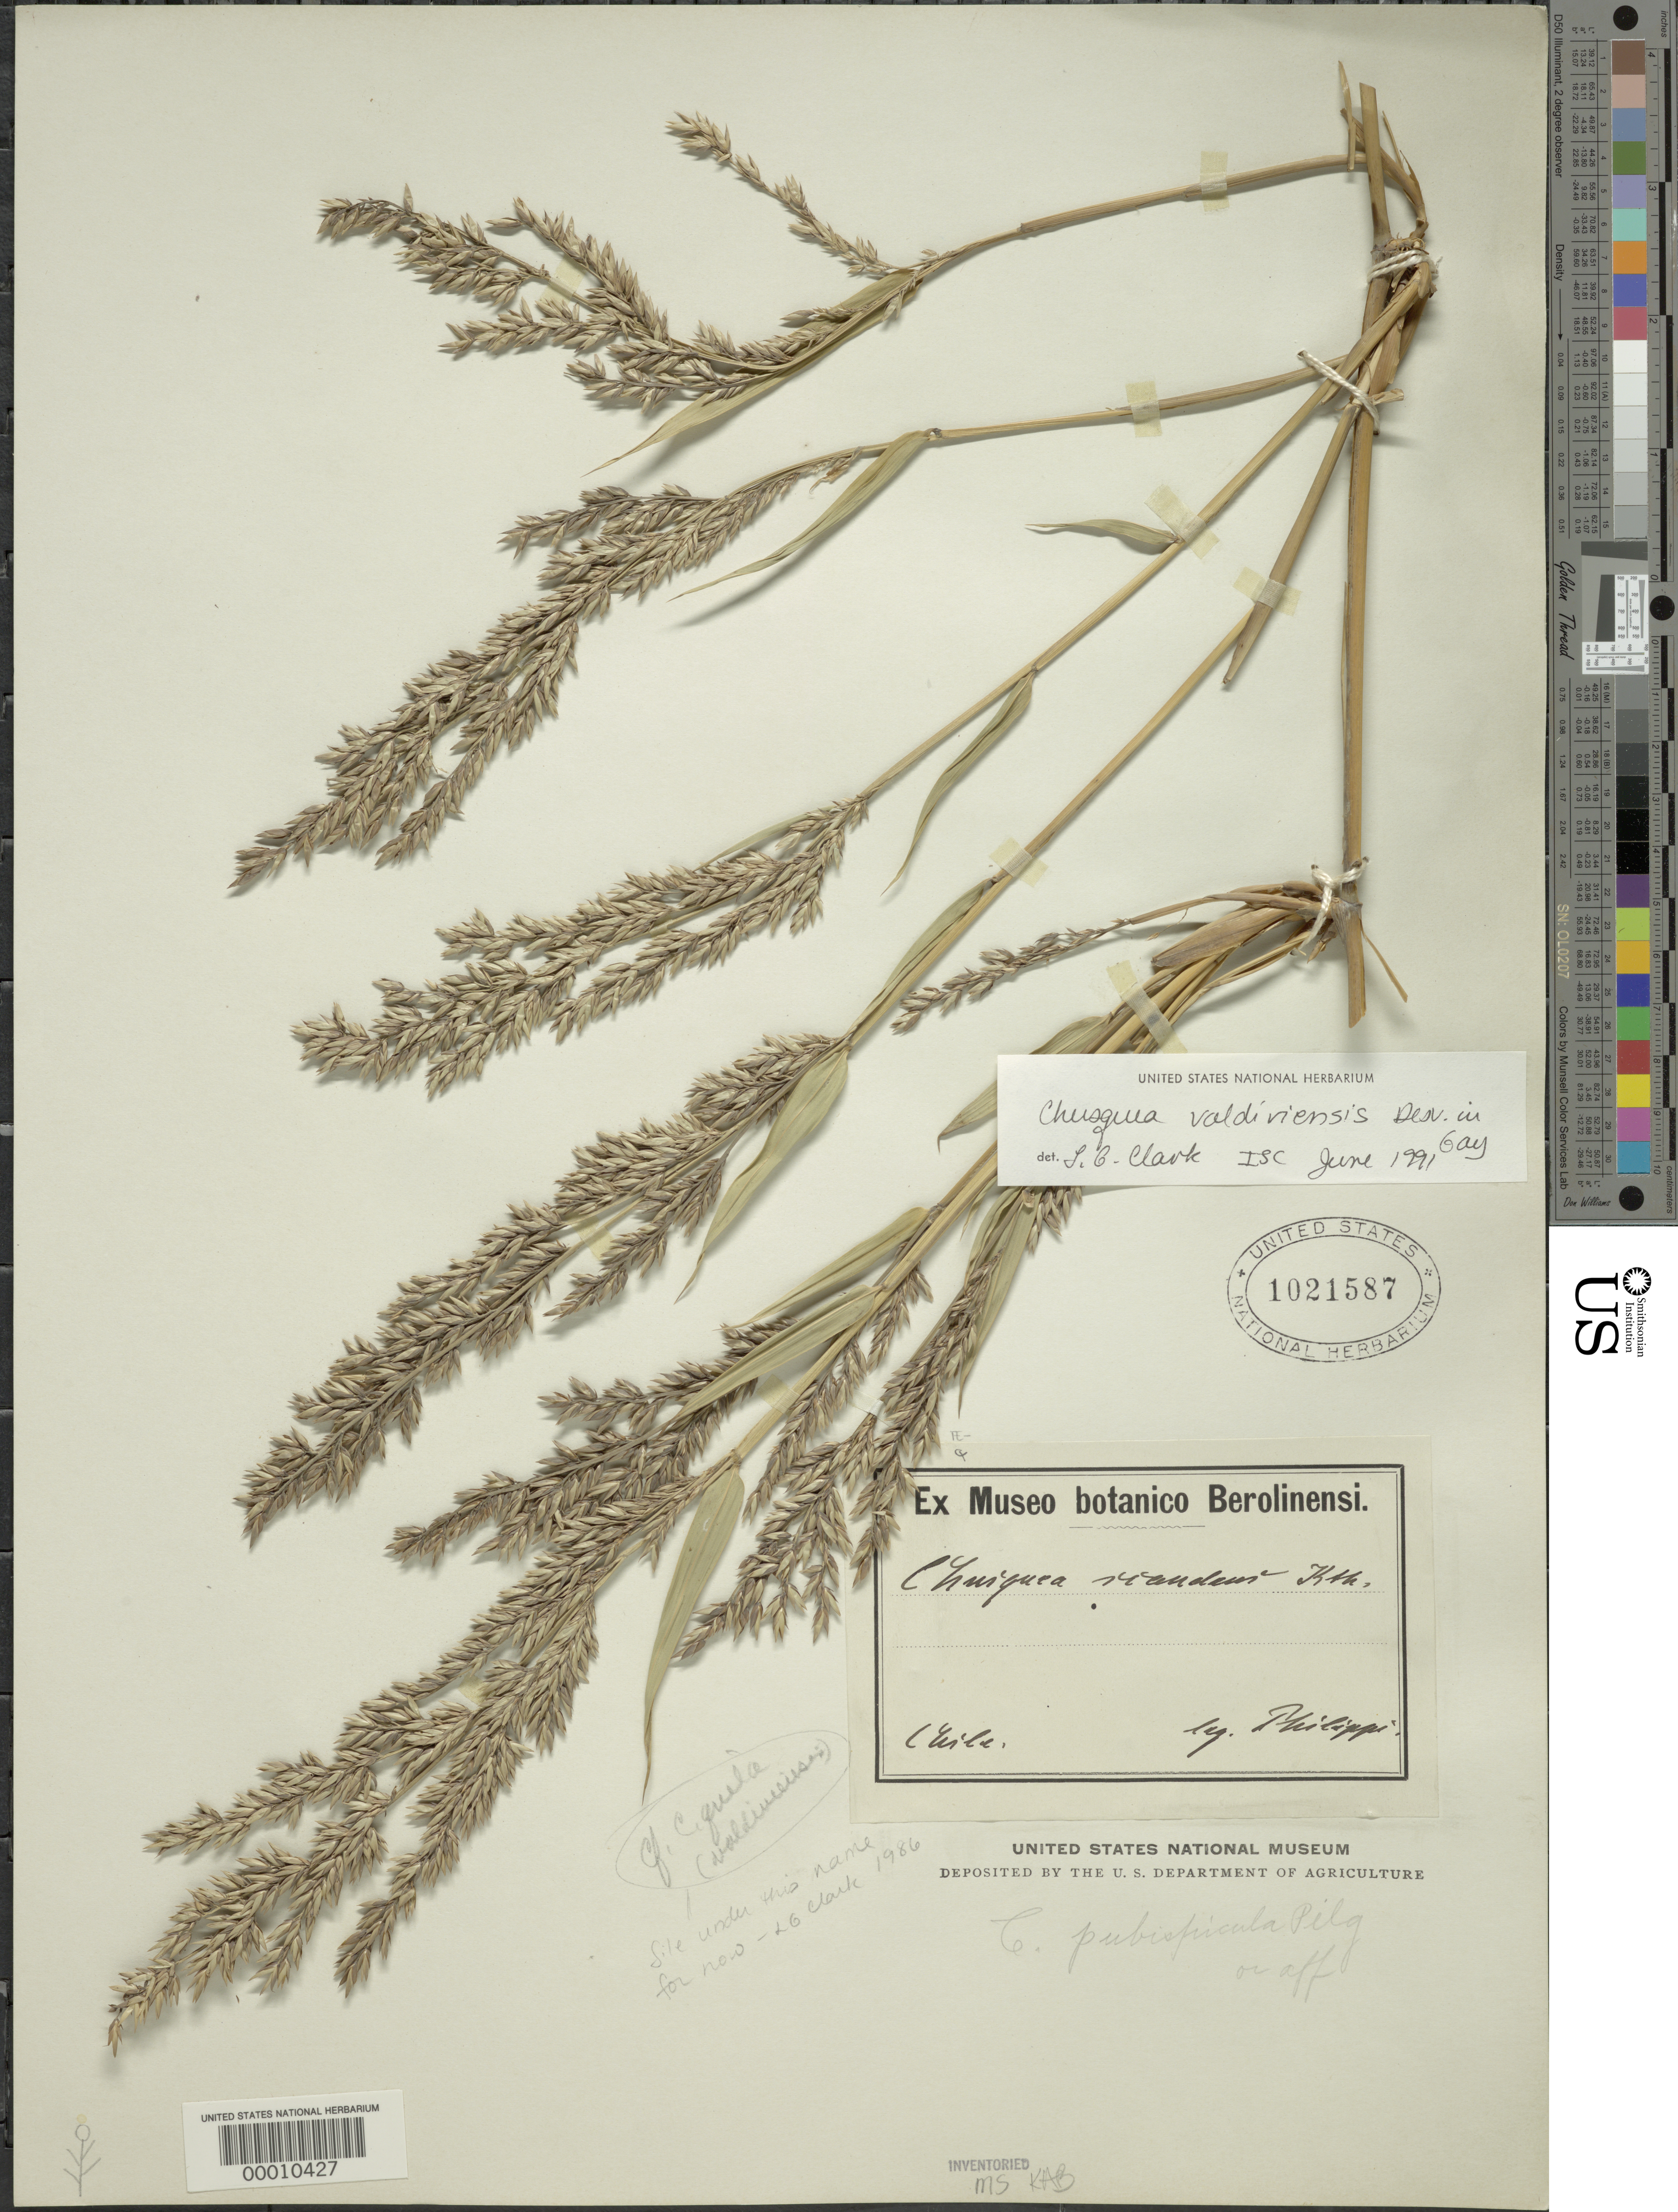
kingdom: Plantae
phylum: Tracheophyta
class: Liliopsida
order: Poales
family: Poaceae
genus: Chusquea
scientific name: Chusquea valdiviensis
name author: É. Desv. in Gay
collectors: R. A. Philippi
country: Chile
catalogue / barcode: US 1021587